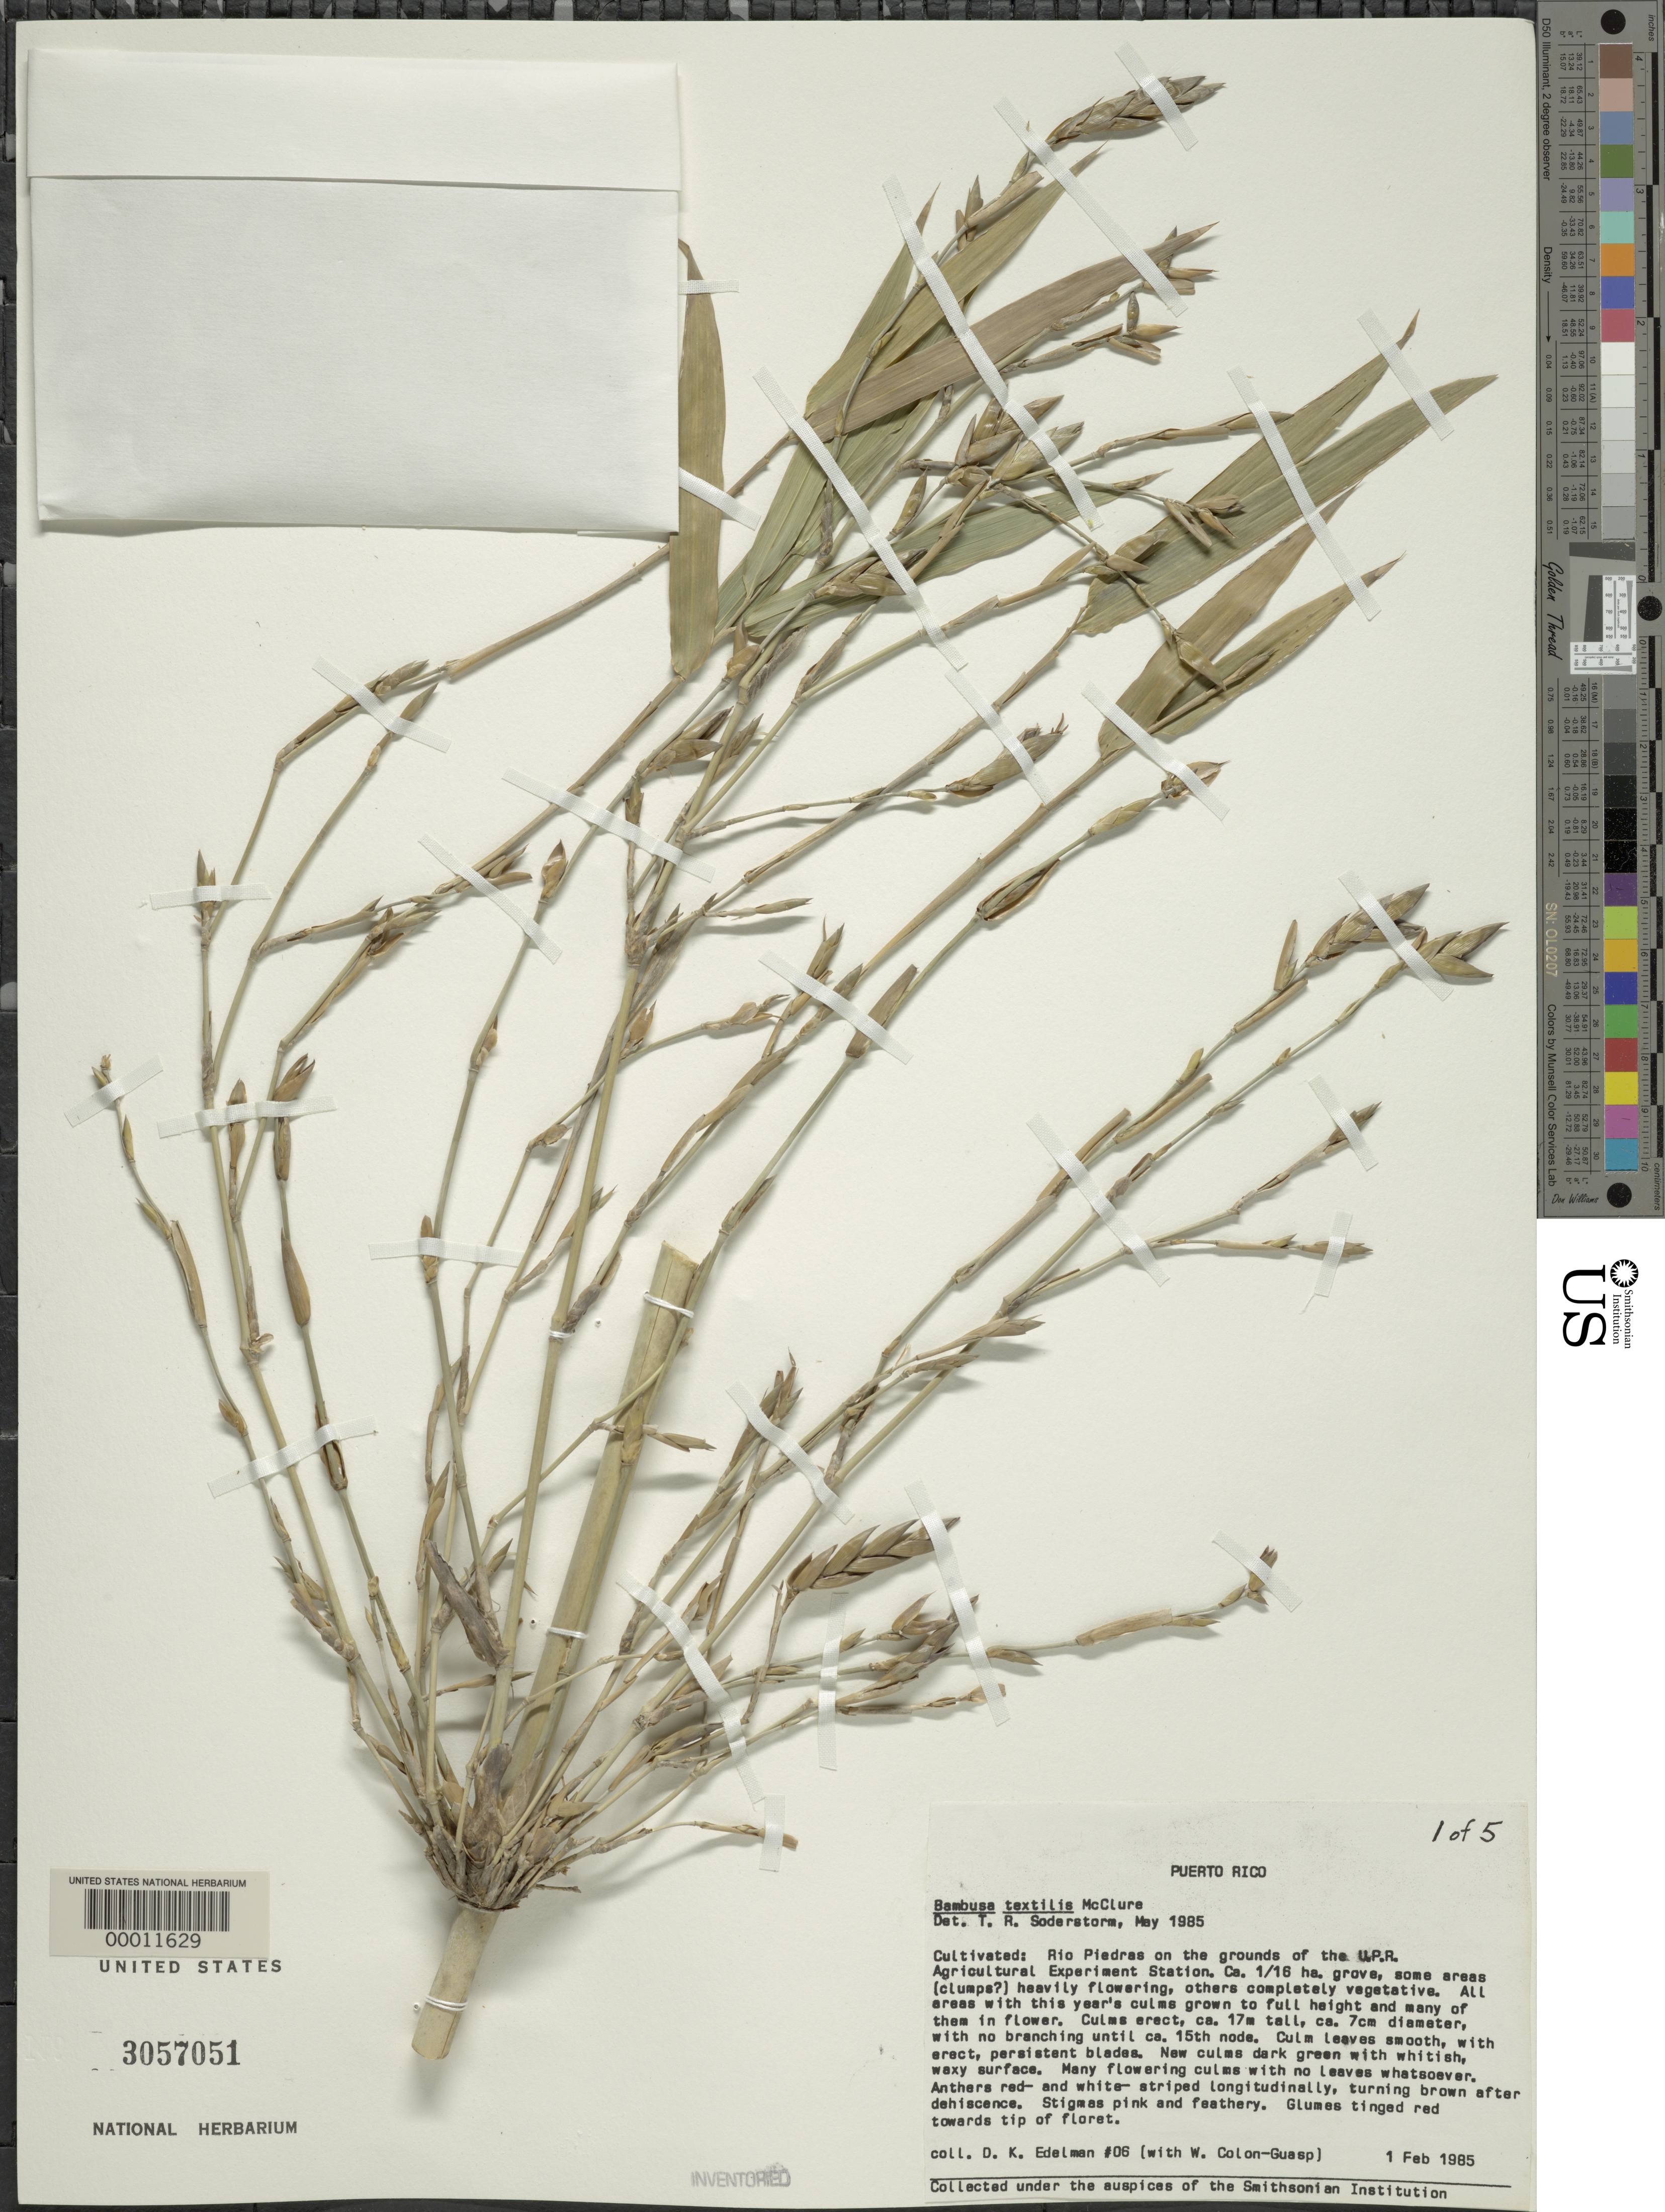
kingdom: Plantae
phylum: Tracheophyta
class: Liliopsida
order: Poales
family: Poaceae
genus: Bambusa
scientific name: Bambusa textilis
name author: McClure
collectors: D. Edelman & W. Colon Guasp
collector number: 06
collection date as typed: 01 Feb 1985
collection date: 1985-02-01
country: Puerto Rico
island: Greater Antilles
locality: Rio piedras, u.p.r. agricultural exper. station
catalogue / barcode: US 3057051